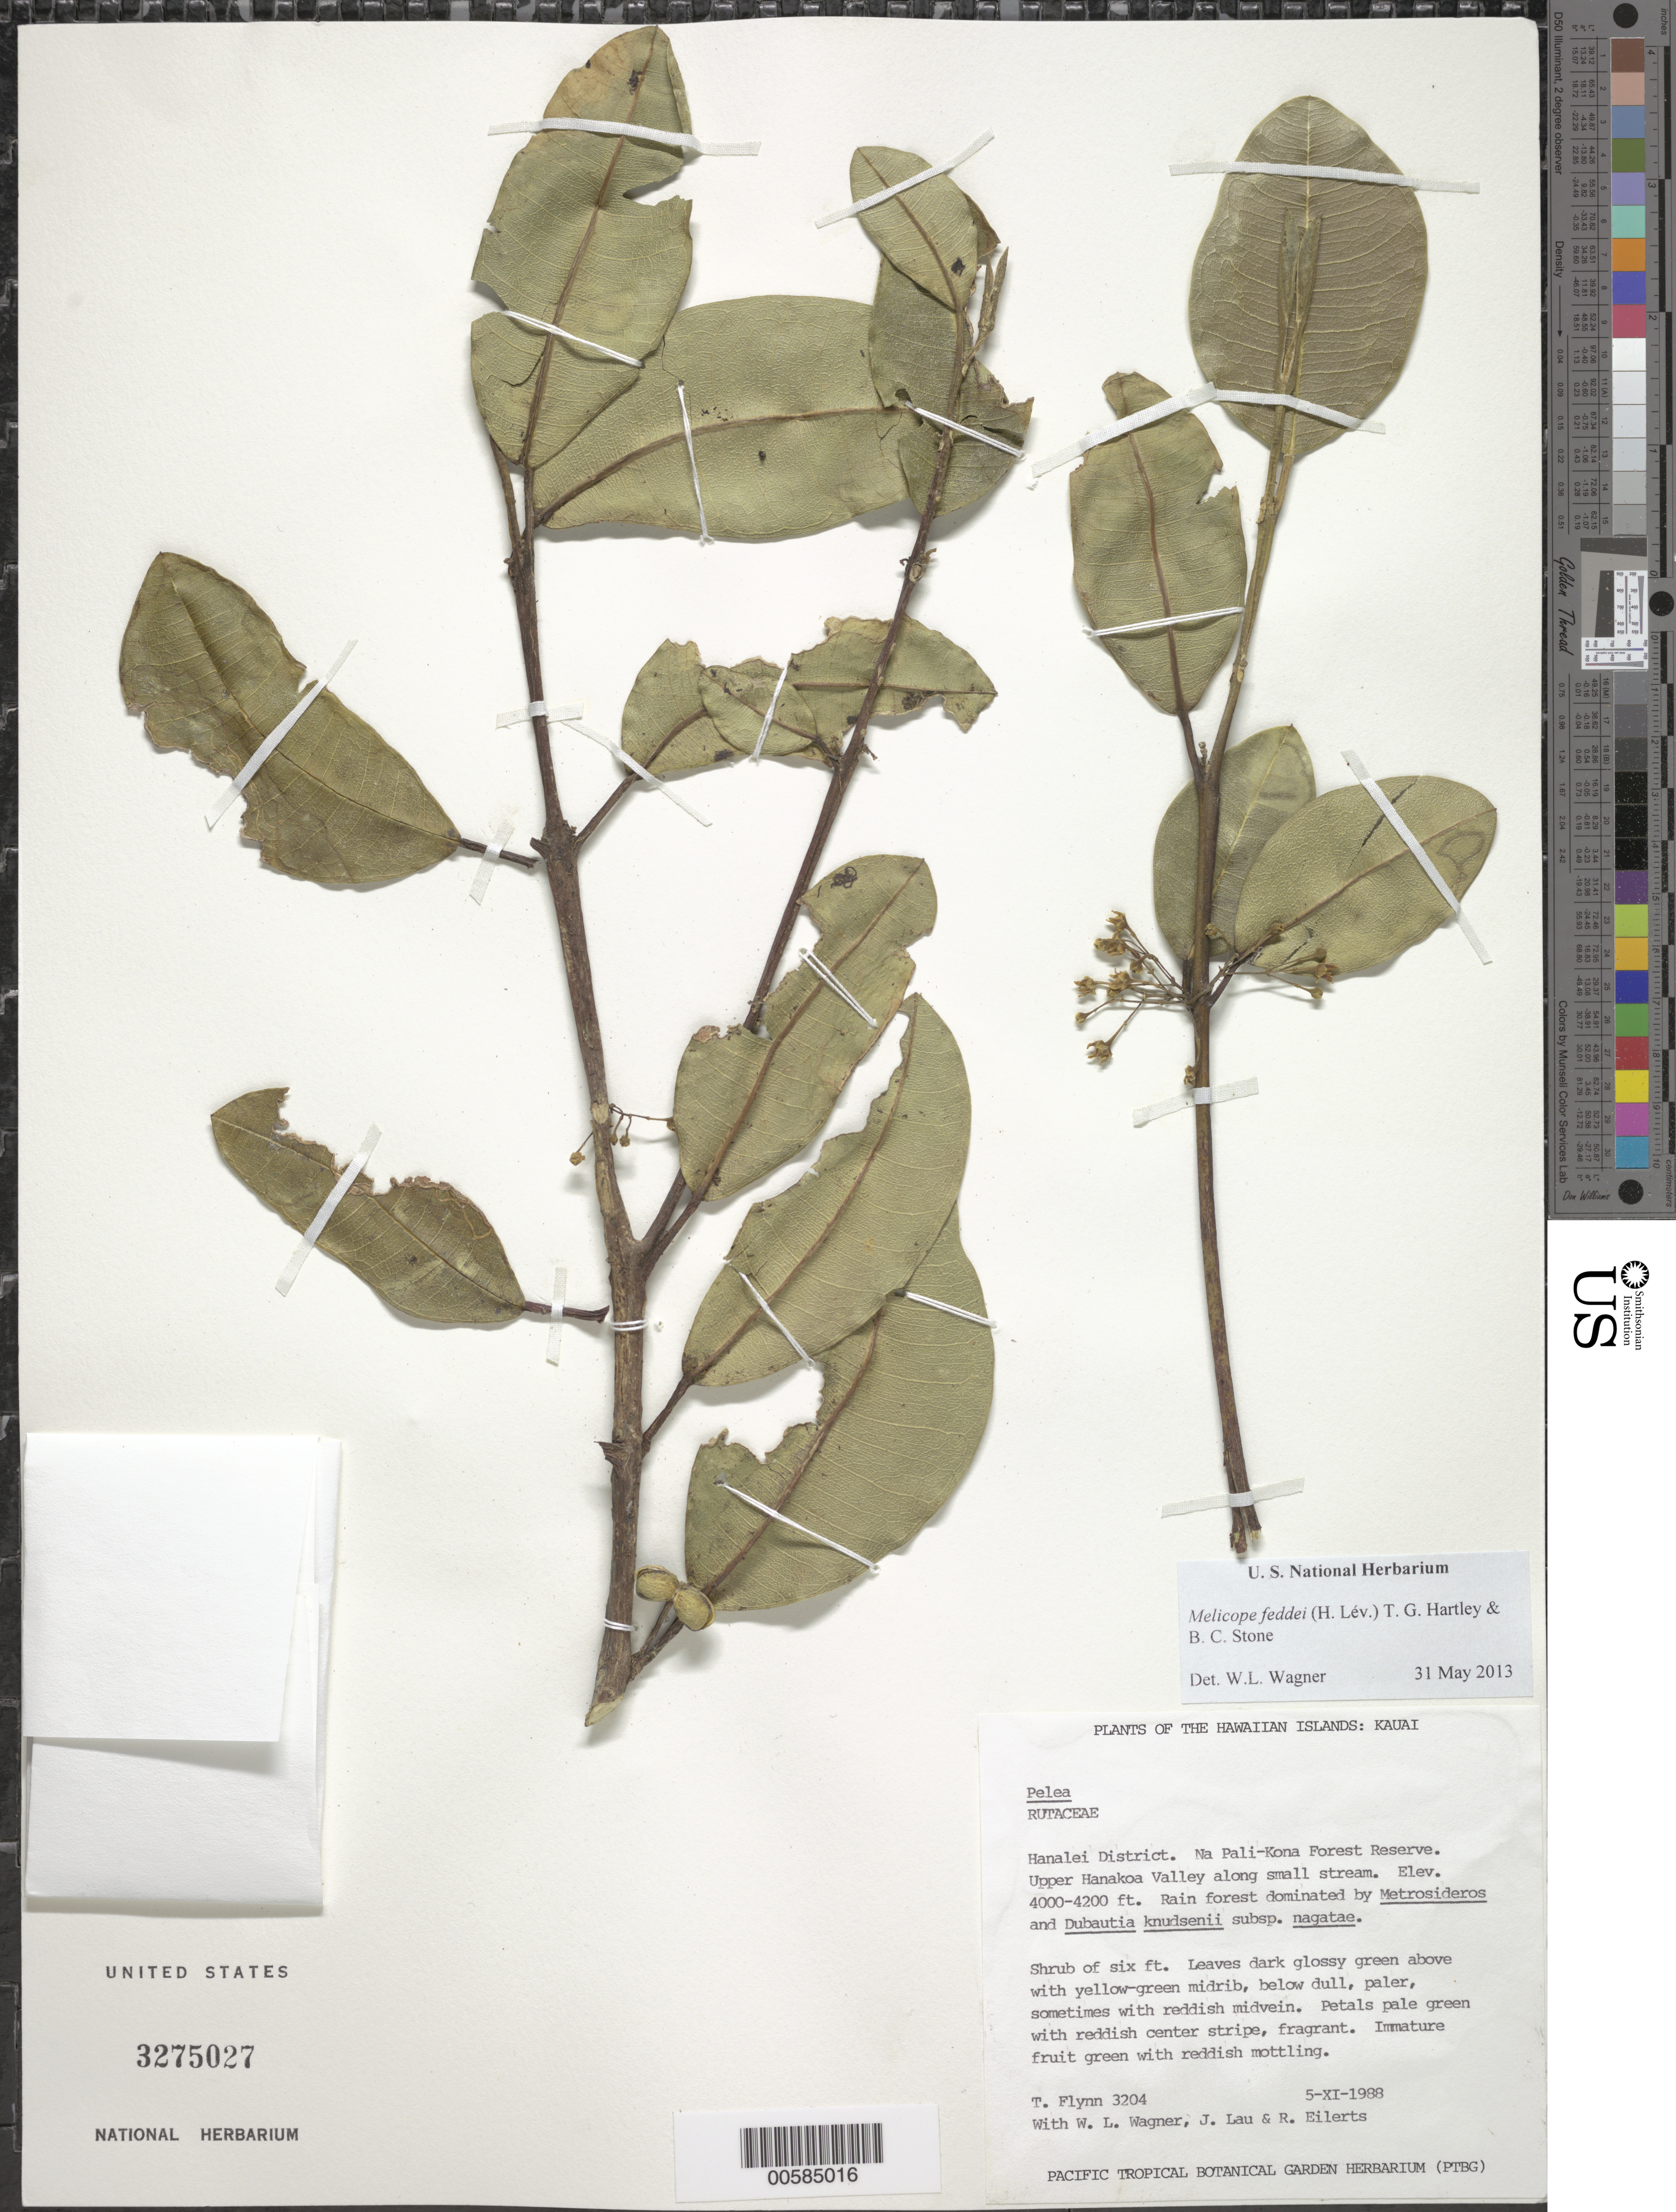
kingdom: Plantae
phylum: Tracheophyta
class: Magnoliopsida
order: Sapindales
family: Rutaceae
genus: Melicope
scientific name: Melicope feddei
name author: (H. Lév.) T.G. Hartley & B.C. Stone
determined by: Wagner, W. L., (BOT), Smithsonian Institution - National Museum of Natural History (UNITED STATES)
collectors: T. W. Flynn, W. L. Wagner, J. Lau & R. Eilerts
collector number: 3204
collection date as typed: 5 Nov 1988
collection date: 1988-11-05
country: United States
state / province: Hawaii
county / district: Kauai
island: Kaua'i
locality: Hanalei Dist. Na Pali-Kona For Res. Upper Hanakoa Valley along small stream.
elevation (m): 1219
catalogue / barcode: US 3275027